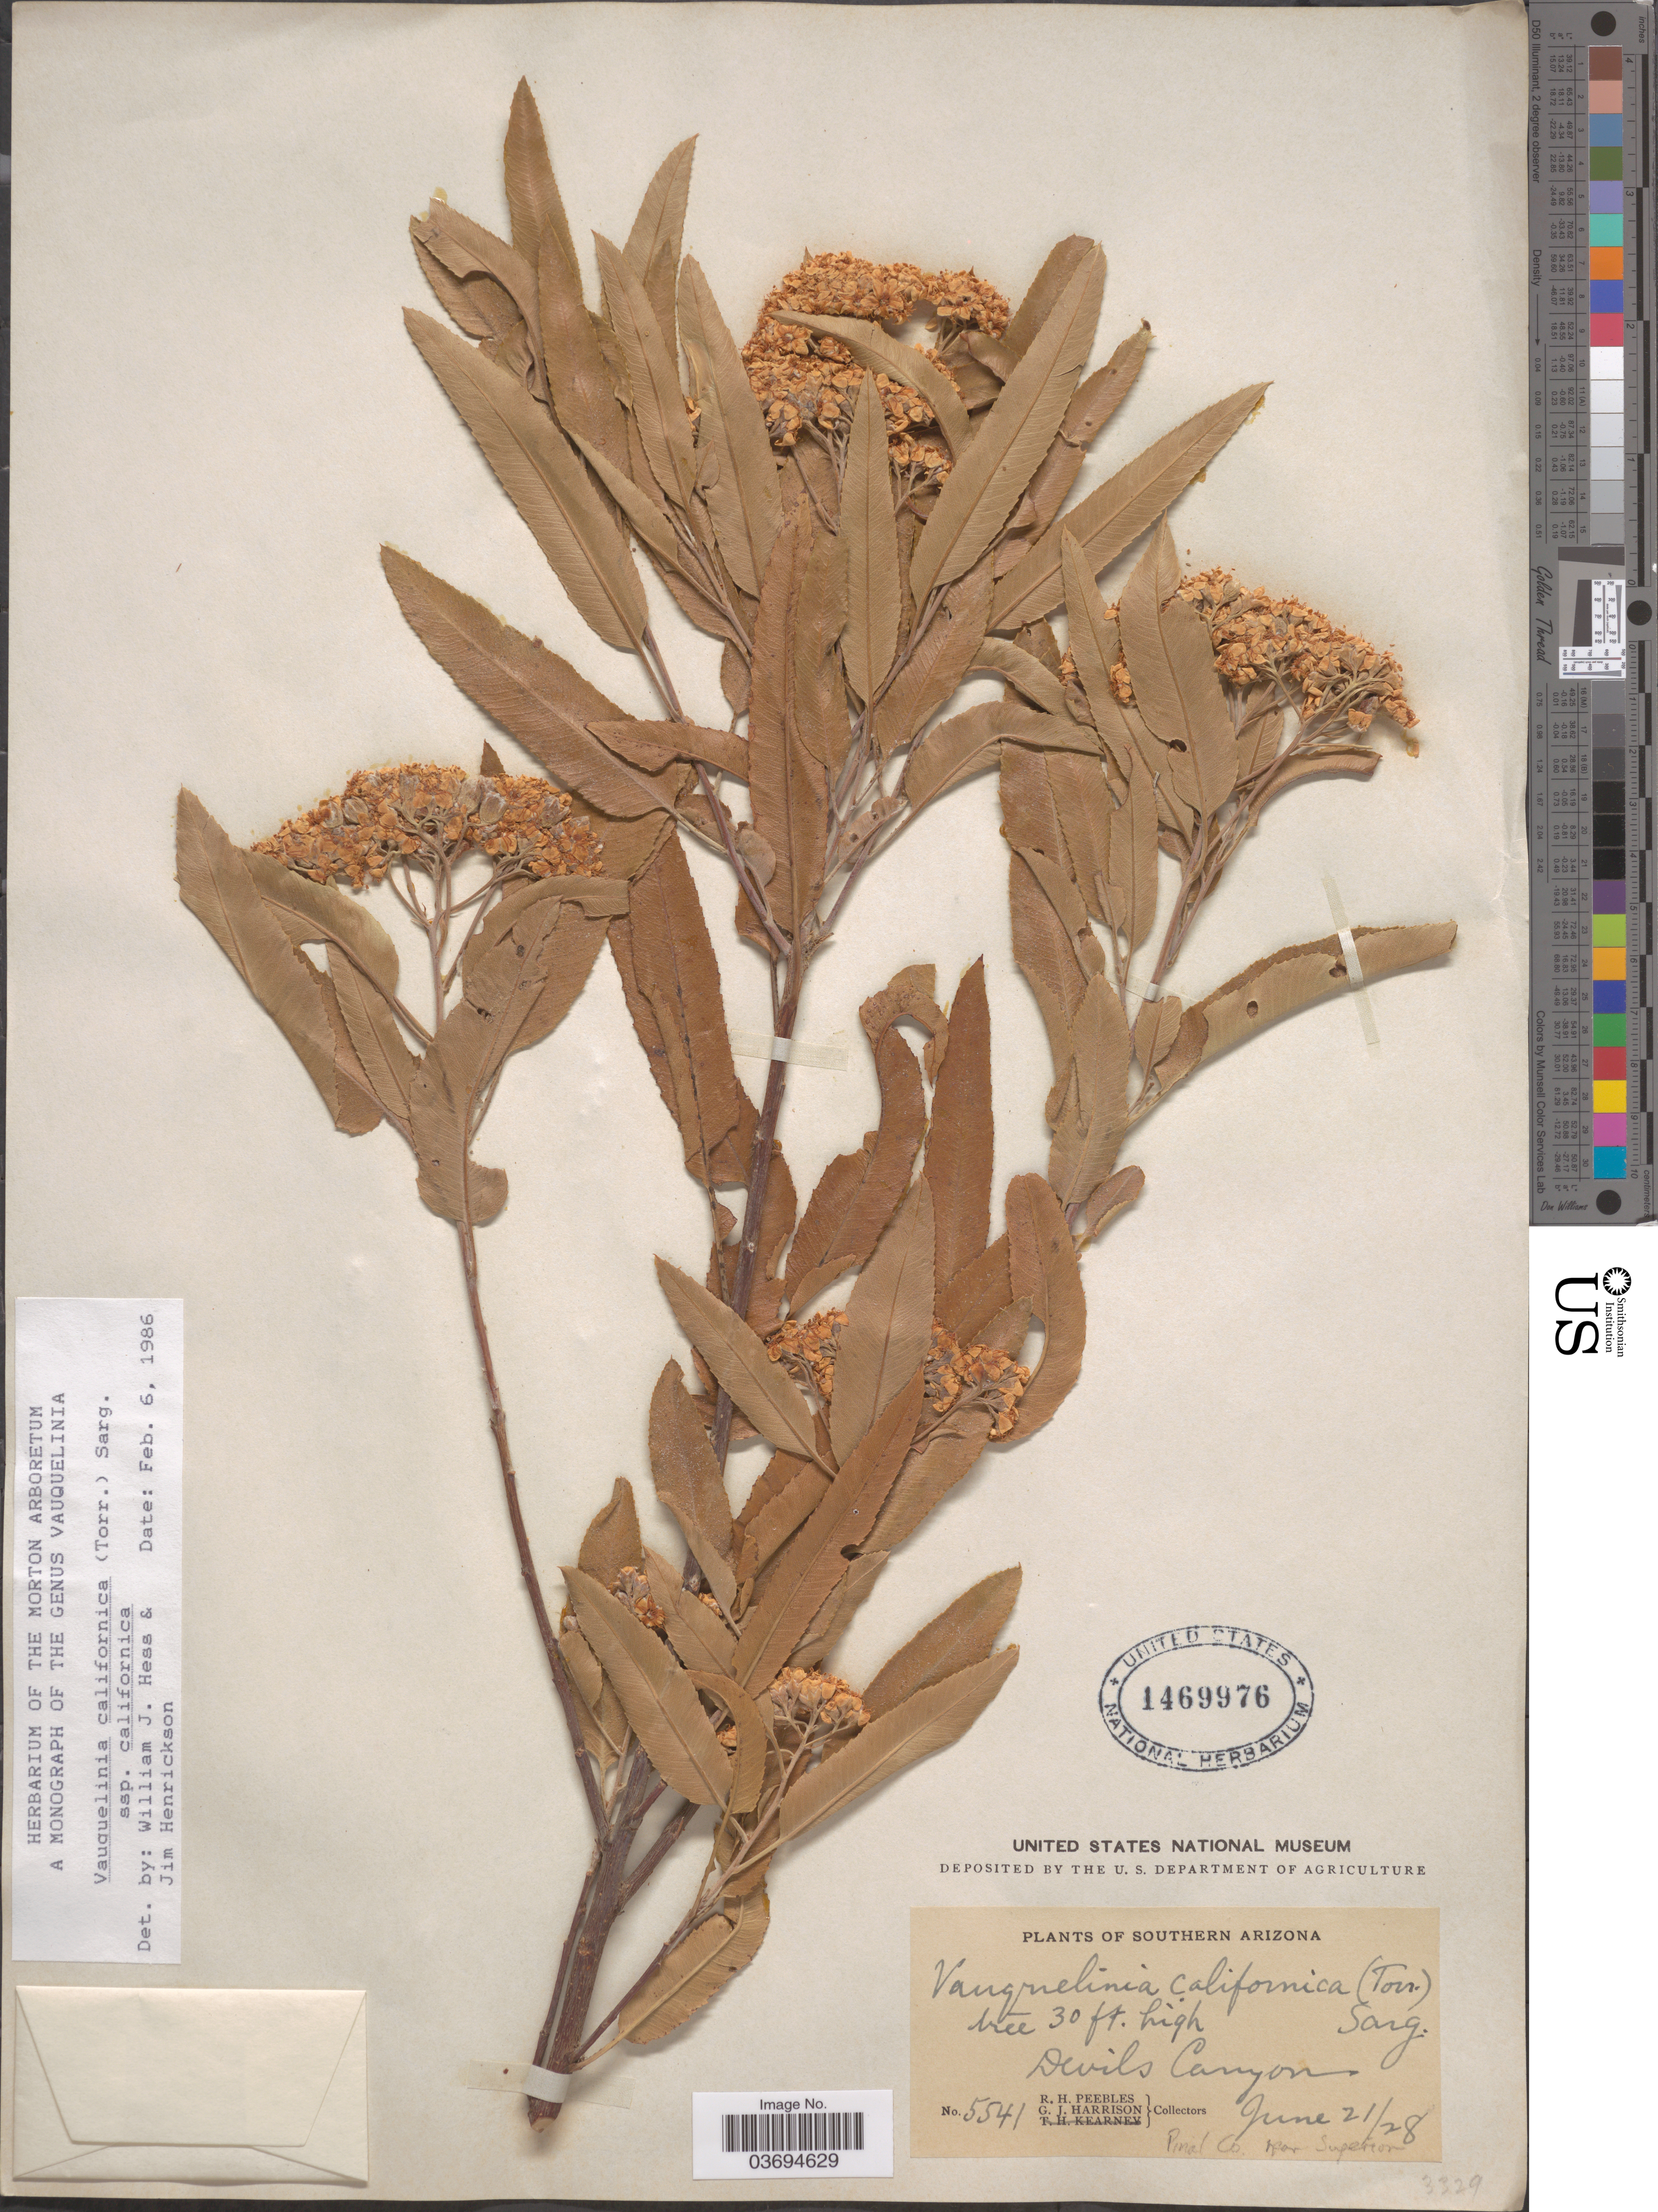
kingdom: Plantae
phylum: Tracheophyta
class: Magnoliopsida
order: Rosales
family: Rosaceae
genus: Vauquelinia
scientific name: Vauquelinia californica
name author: (Torr.) Sarg.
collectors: R. H. Peebles & G. J. Harrison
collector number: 5541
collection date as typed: Transcribed d/m/y: 21/6/28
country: United States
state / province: Arizona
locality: Southern Arizona. Devils Canyon. Pinal Co. near Superior.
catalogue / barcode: US 1469976